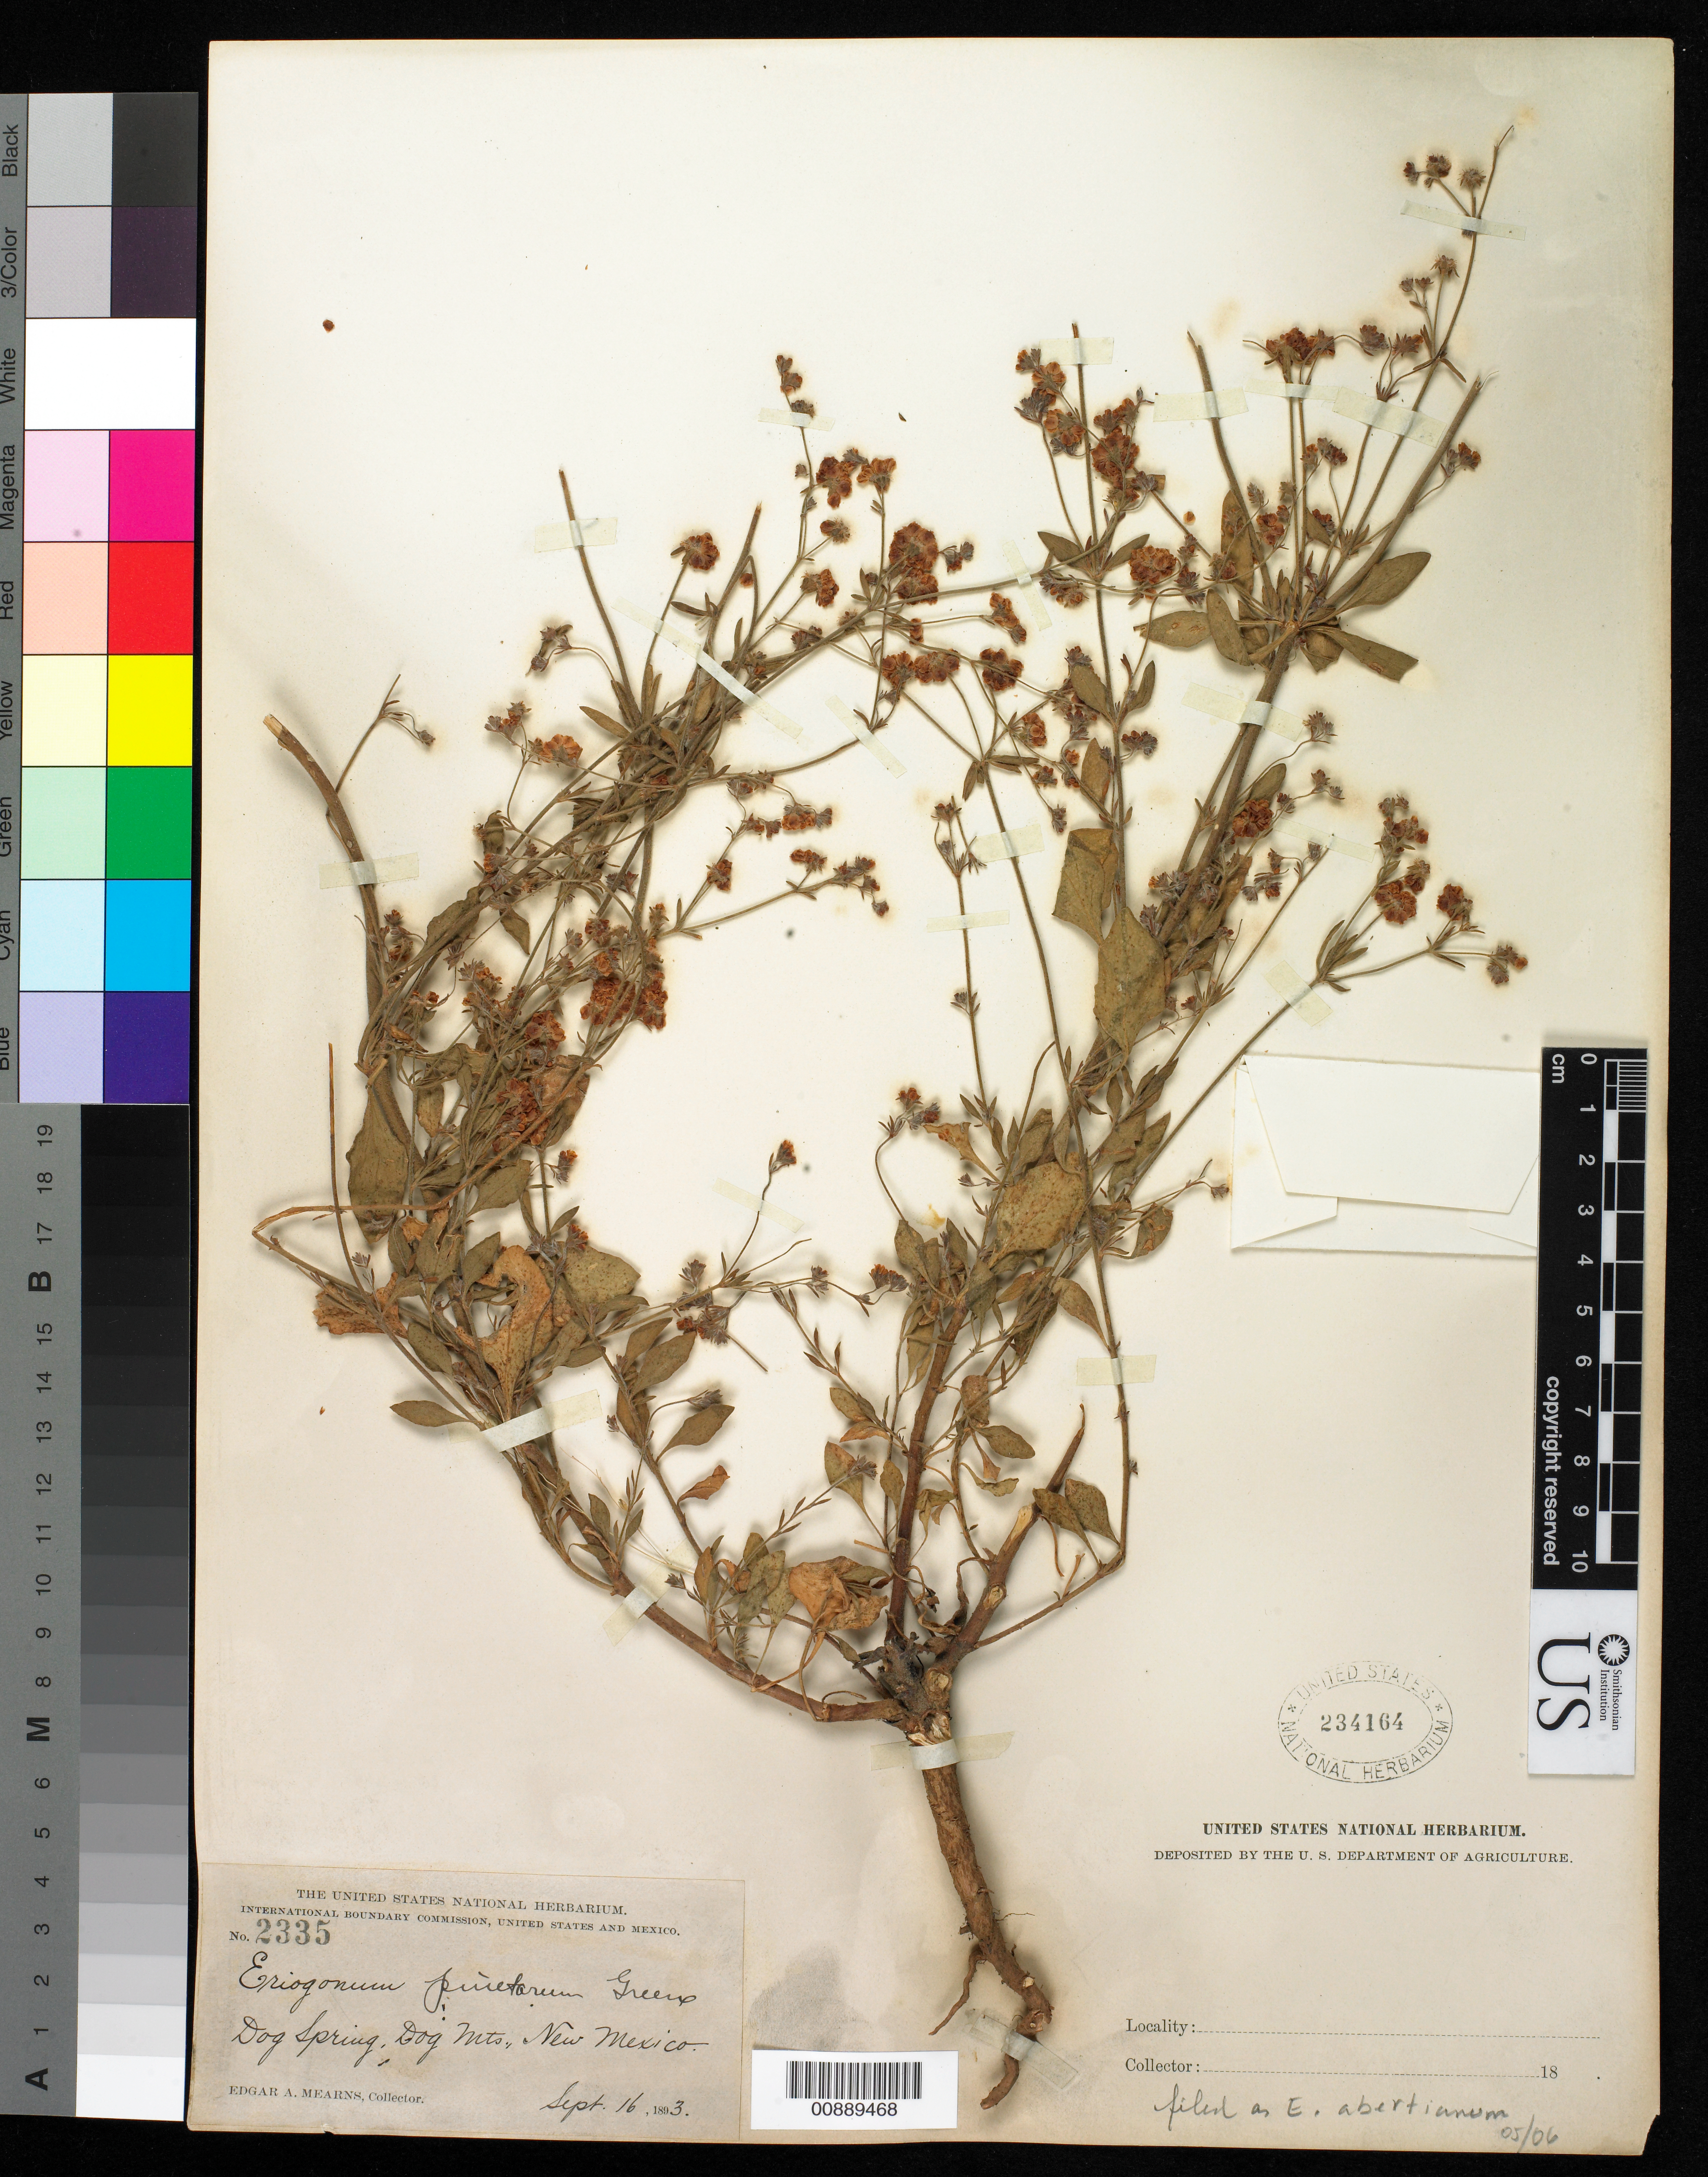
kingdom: Plantae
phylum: Tracheophyta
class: Magnoliopsida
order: Caryophyllales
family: Polygonaceae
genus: Eriogonum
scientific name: Eriogonum abertianum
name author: Torr.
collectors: E. A. Mearns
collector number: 2335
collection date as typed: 16 Sep 1893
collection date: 1893-09-16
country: United States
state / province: New Mexico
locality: Dog Spring, Dog Mts., New Mexico.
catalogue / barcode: US 234164